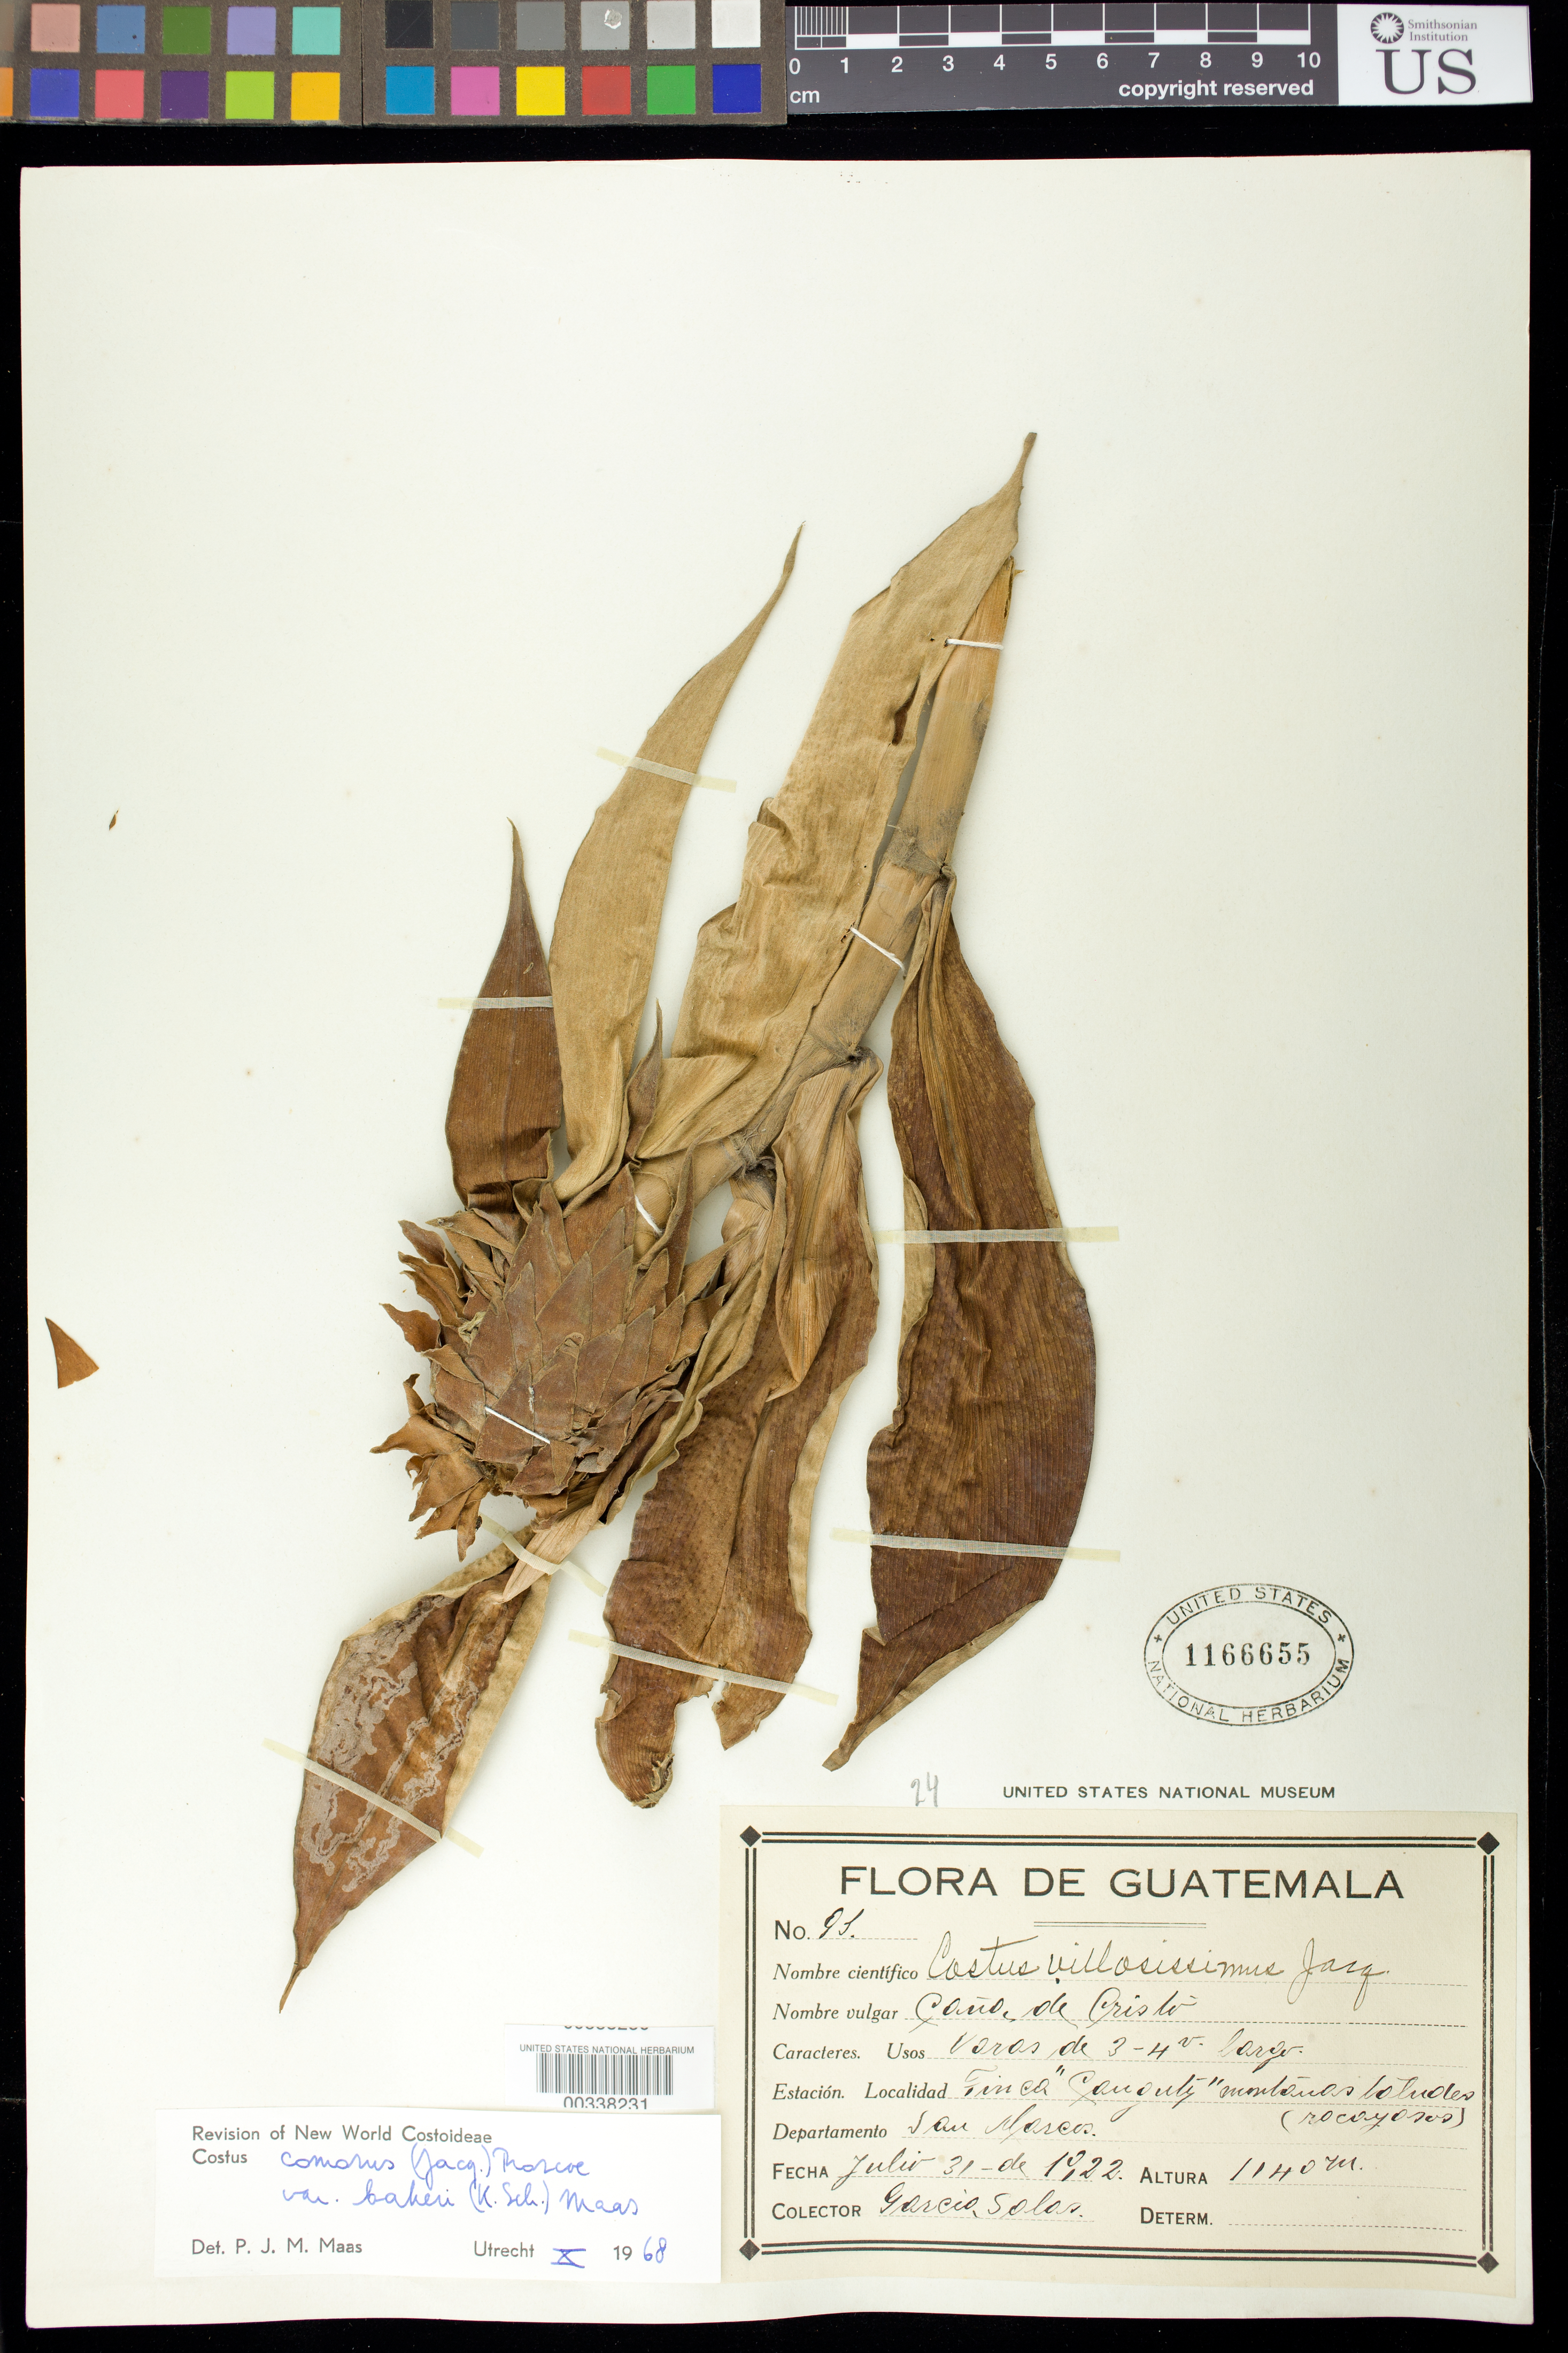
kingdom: Plantae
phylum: Tracheophyta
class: Liliopsida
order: Zingiberales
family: Costaceae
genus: Costus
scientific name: Costus comosus var. bakeri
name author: (K. Schum.) Maas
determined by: Maas, Paul J. M.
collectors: G. Solas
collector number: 95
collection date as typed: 31 Jul 1922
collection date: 1922-07-31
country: Guatemala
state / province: San Marcos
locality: Finca "Cauoutz"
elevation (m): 1140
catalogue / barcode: US 1166655